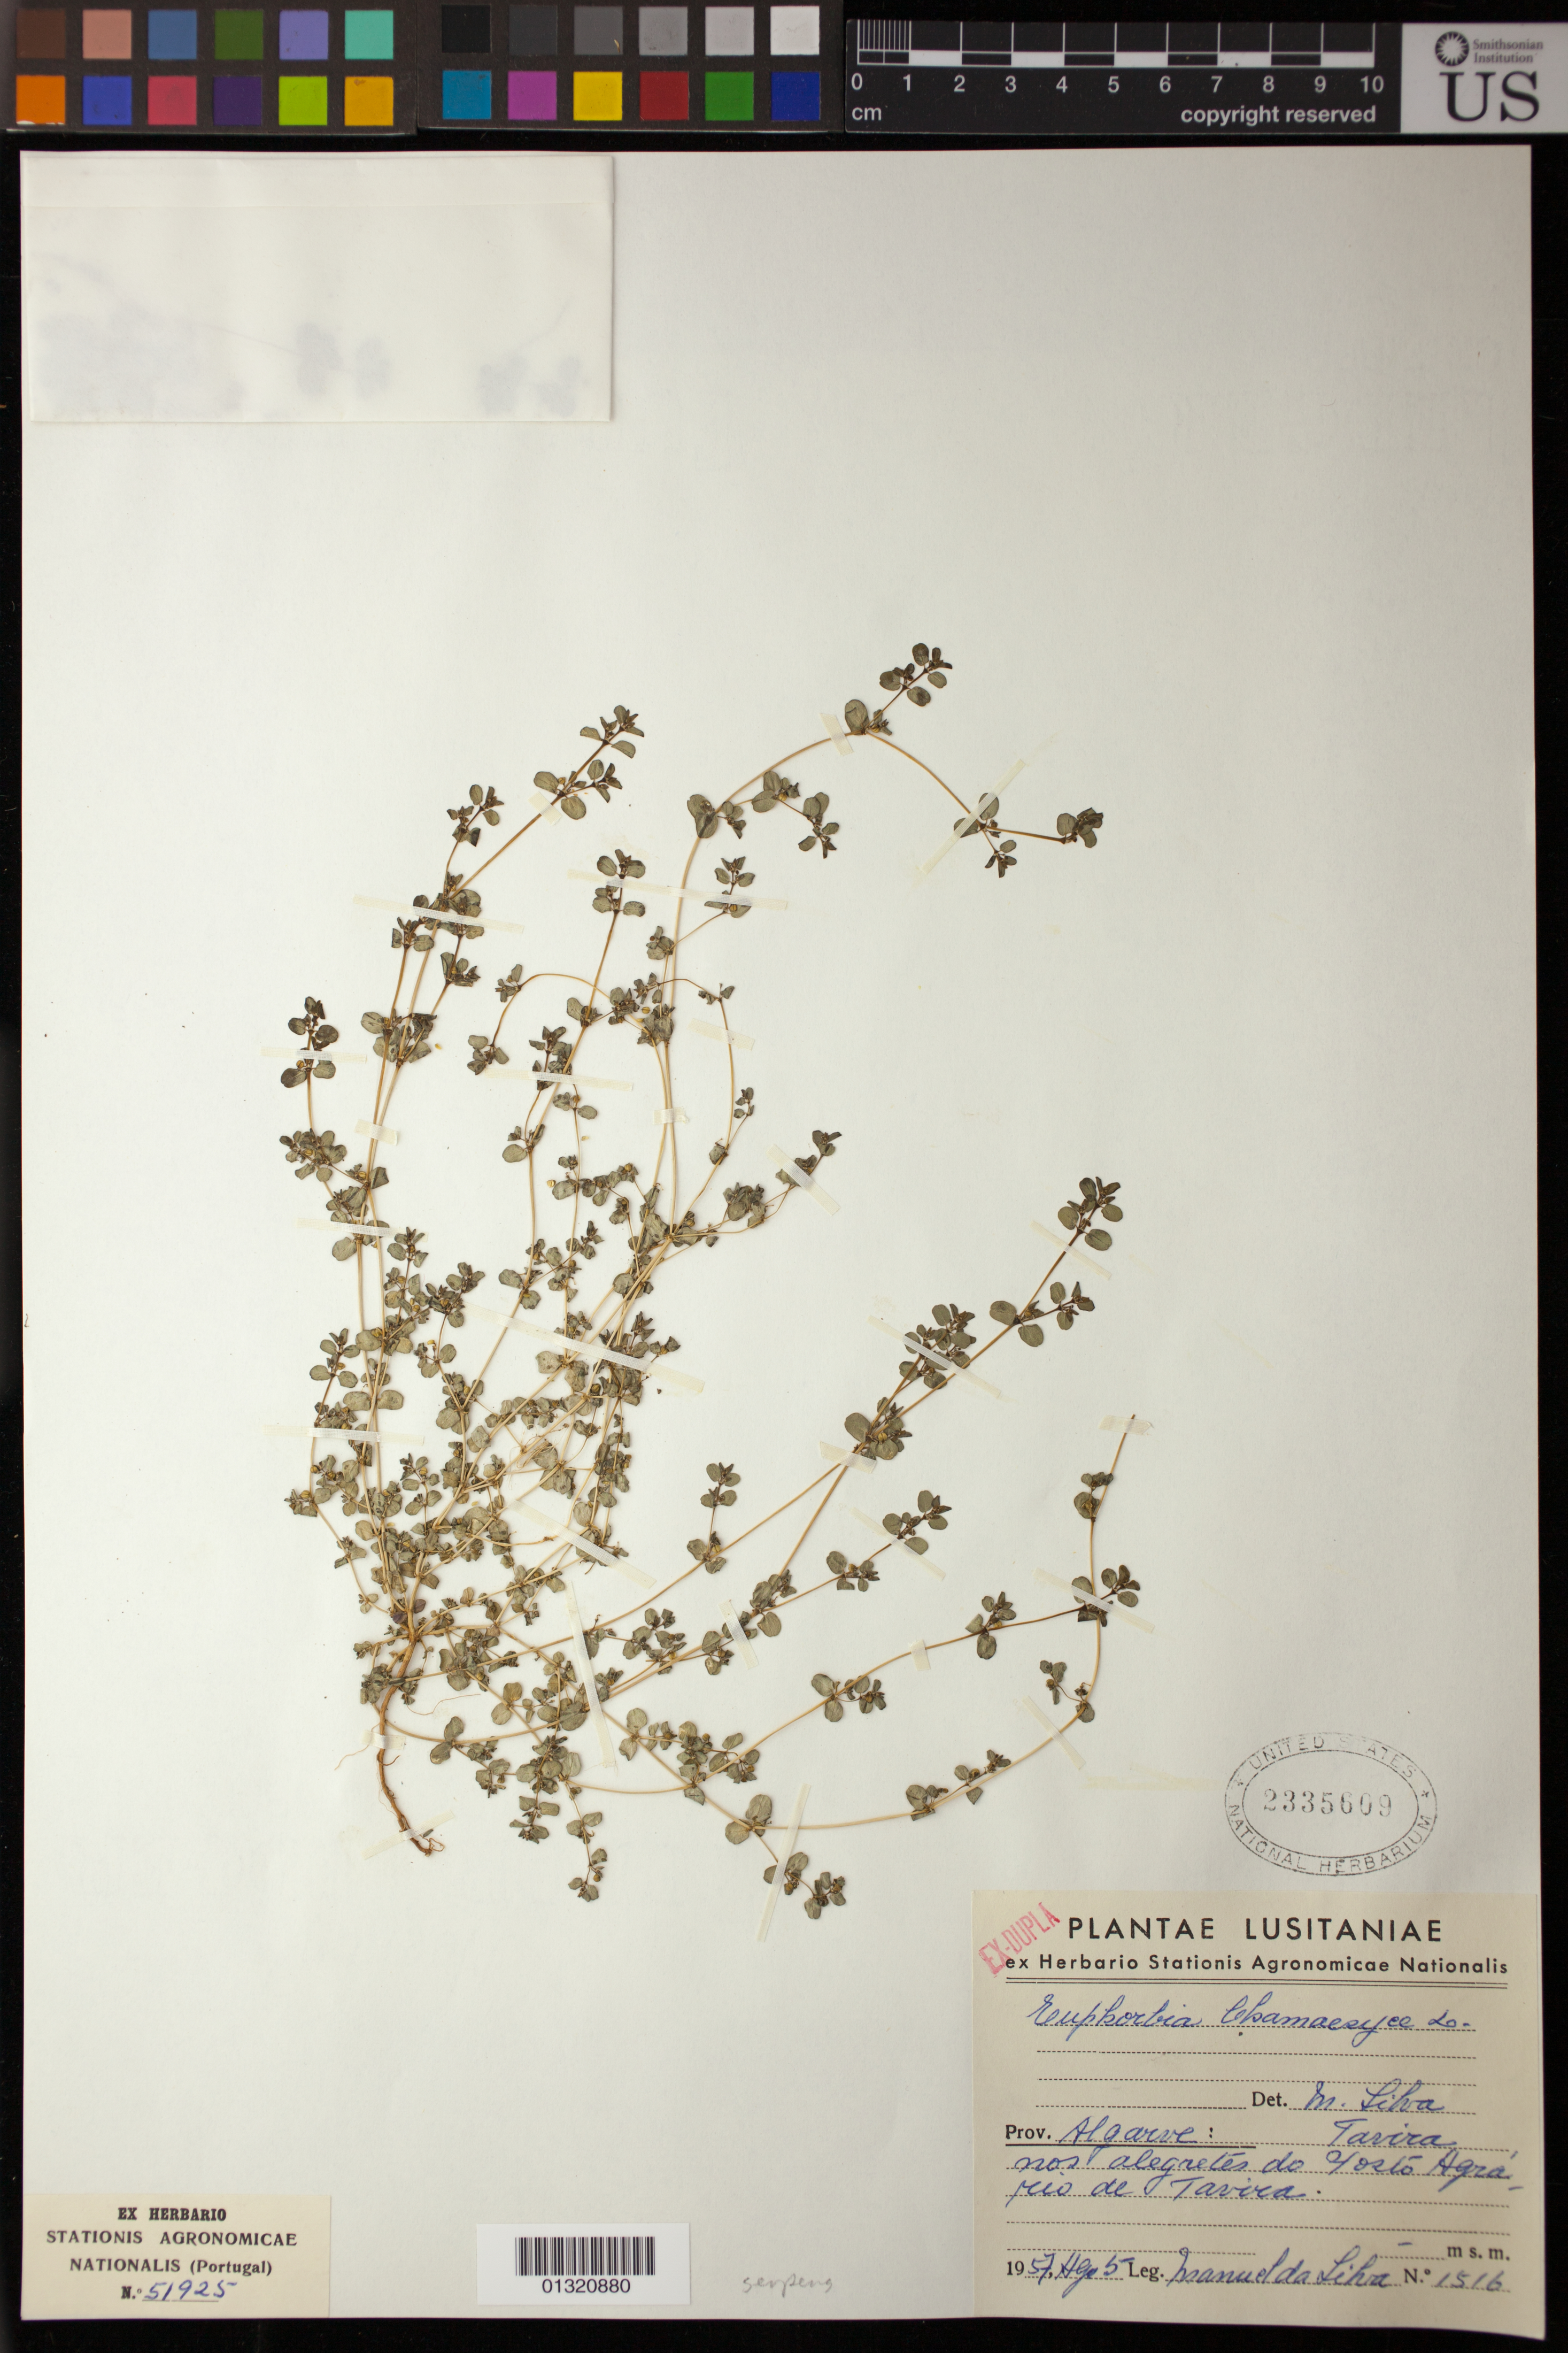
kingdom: Plantae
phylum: Tracheophyta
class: Magnoliopsida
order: Malpighiales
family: Euphorbiaceae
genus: Euphorbia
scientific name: Euphorbia serpens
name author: Kunth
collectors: M. da Liha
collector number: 1516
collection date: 1957-08-05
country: Portugal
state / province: Faro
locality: Algarve: Tavira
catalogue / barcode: US 2335609